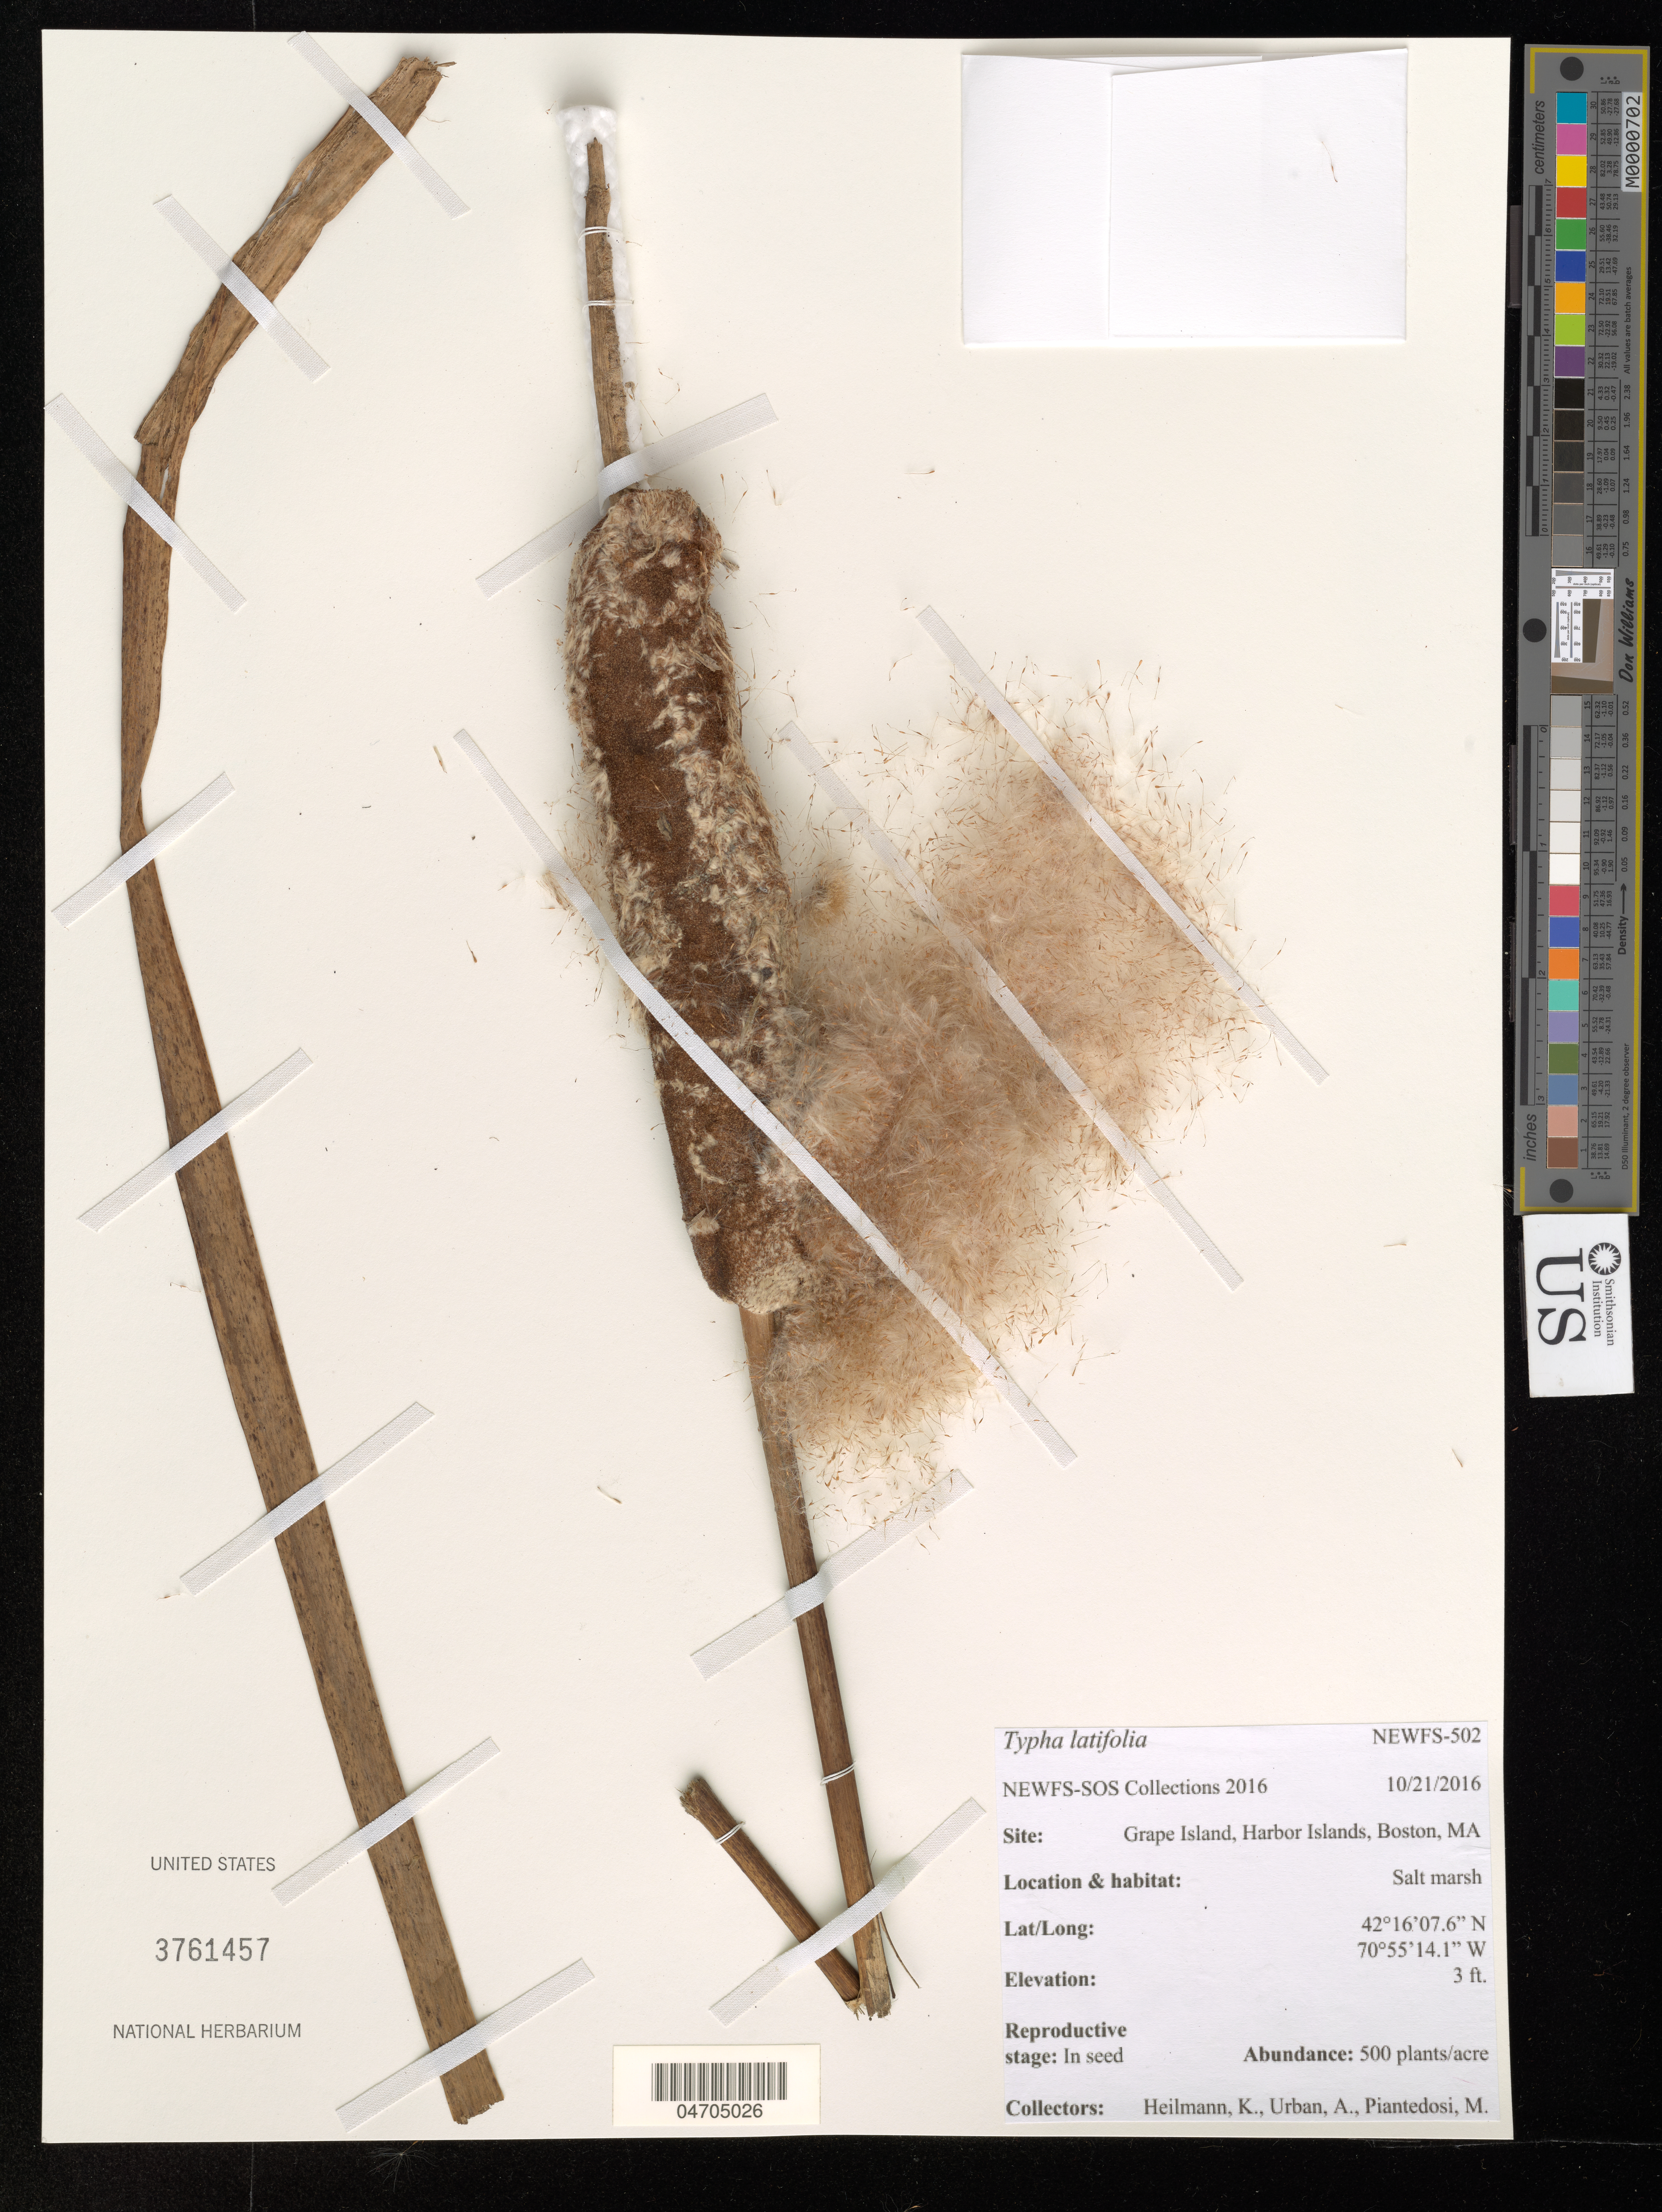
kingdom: Plantae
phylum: Tracheophyta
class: Liliopsida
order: Poales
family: Typhaceae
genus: Typha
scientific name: Typha latifolia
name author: L.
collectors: K. Heilmann, A. Urban & M. Piantedosi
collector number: NEWFS-502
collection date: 2016-10-21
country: United States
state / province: Massachusetts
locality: Grape Island, Harbor Islands, Boston.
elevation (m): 1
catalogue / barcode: US 3761457